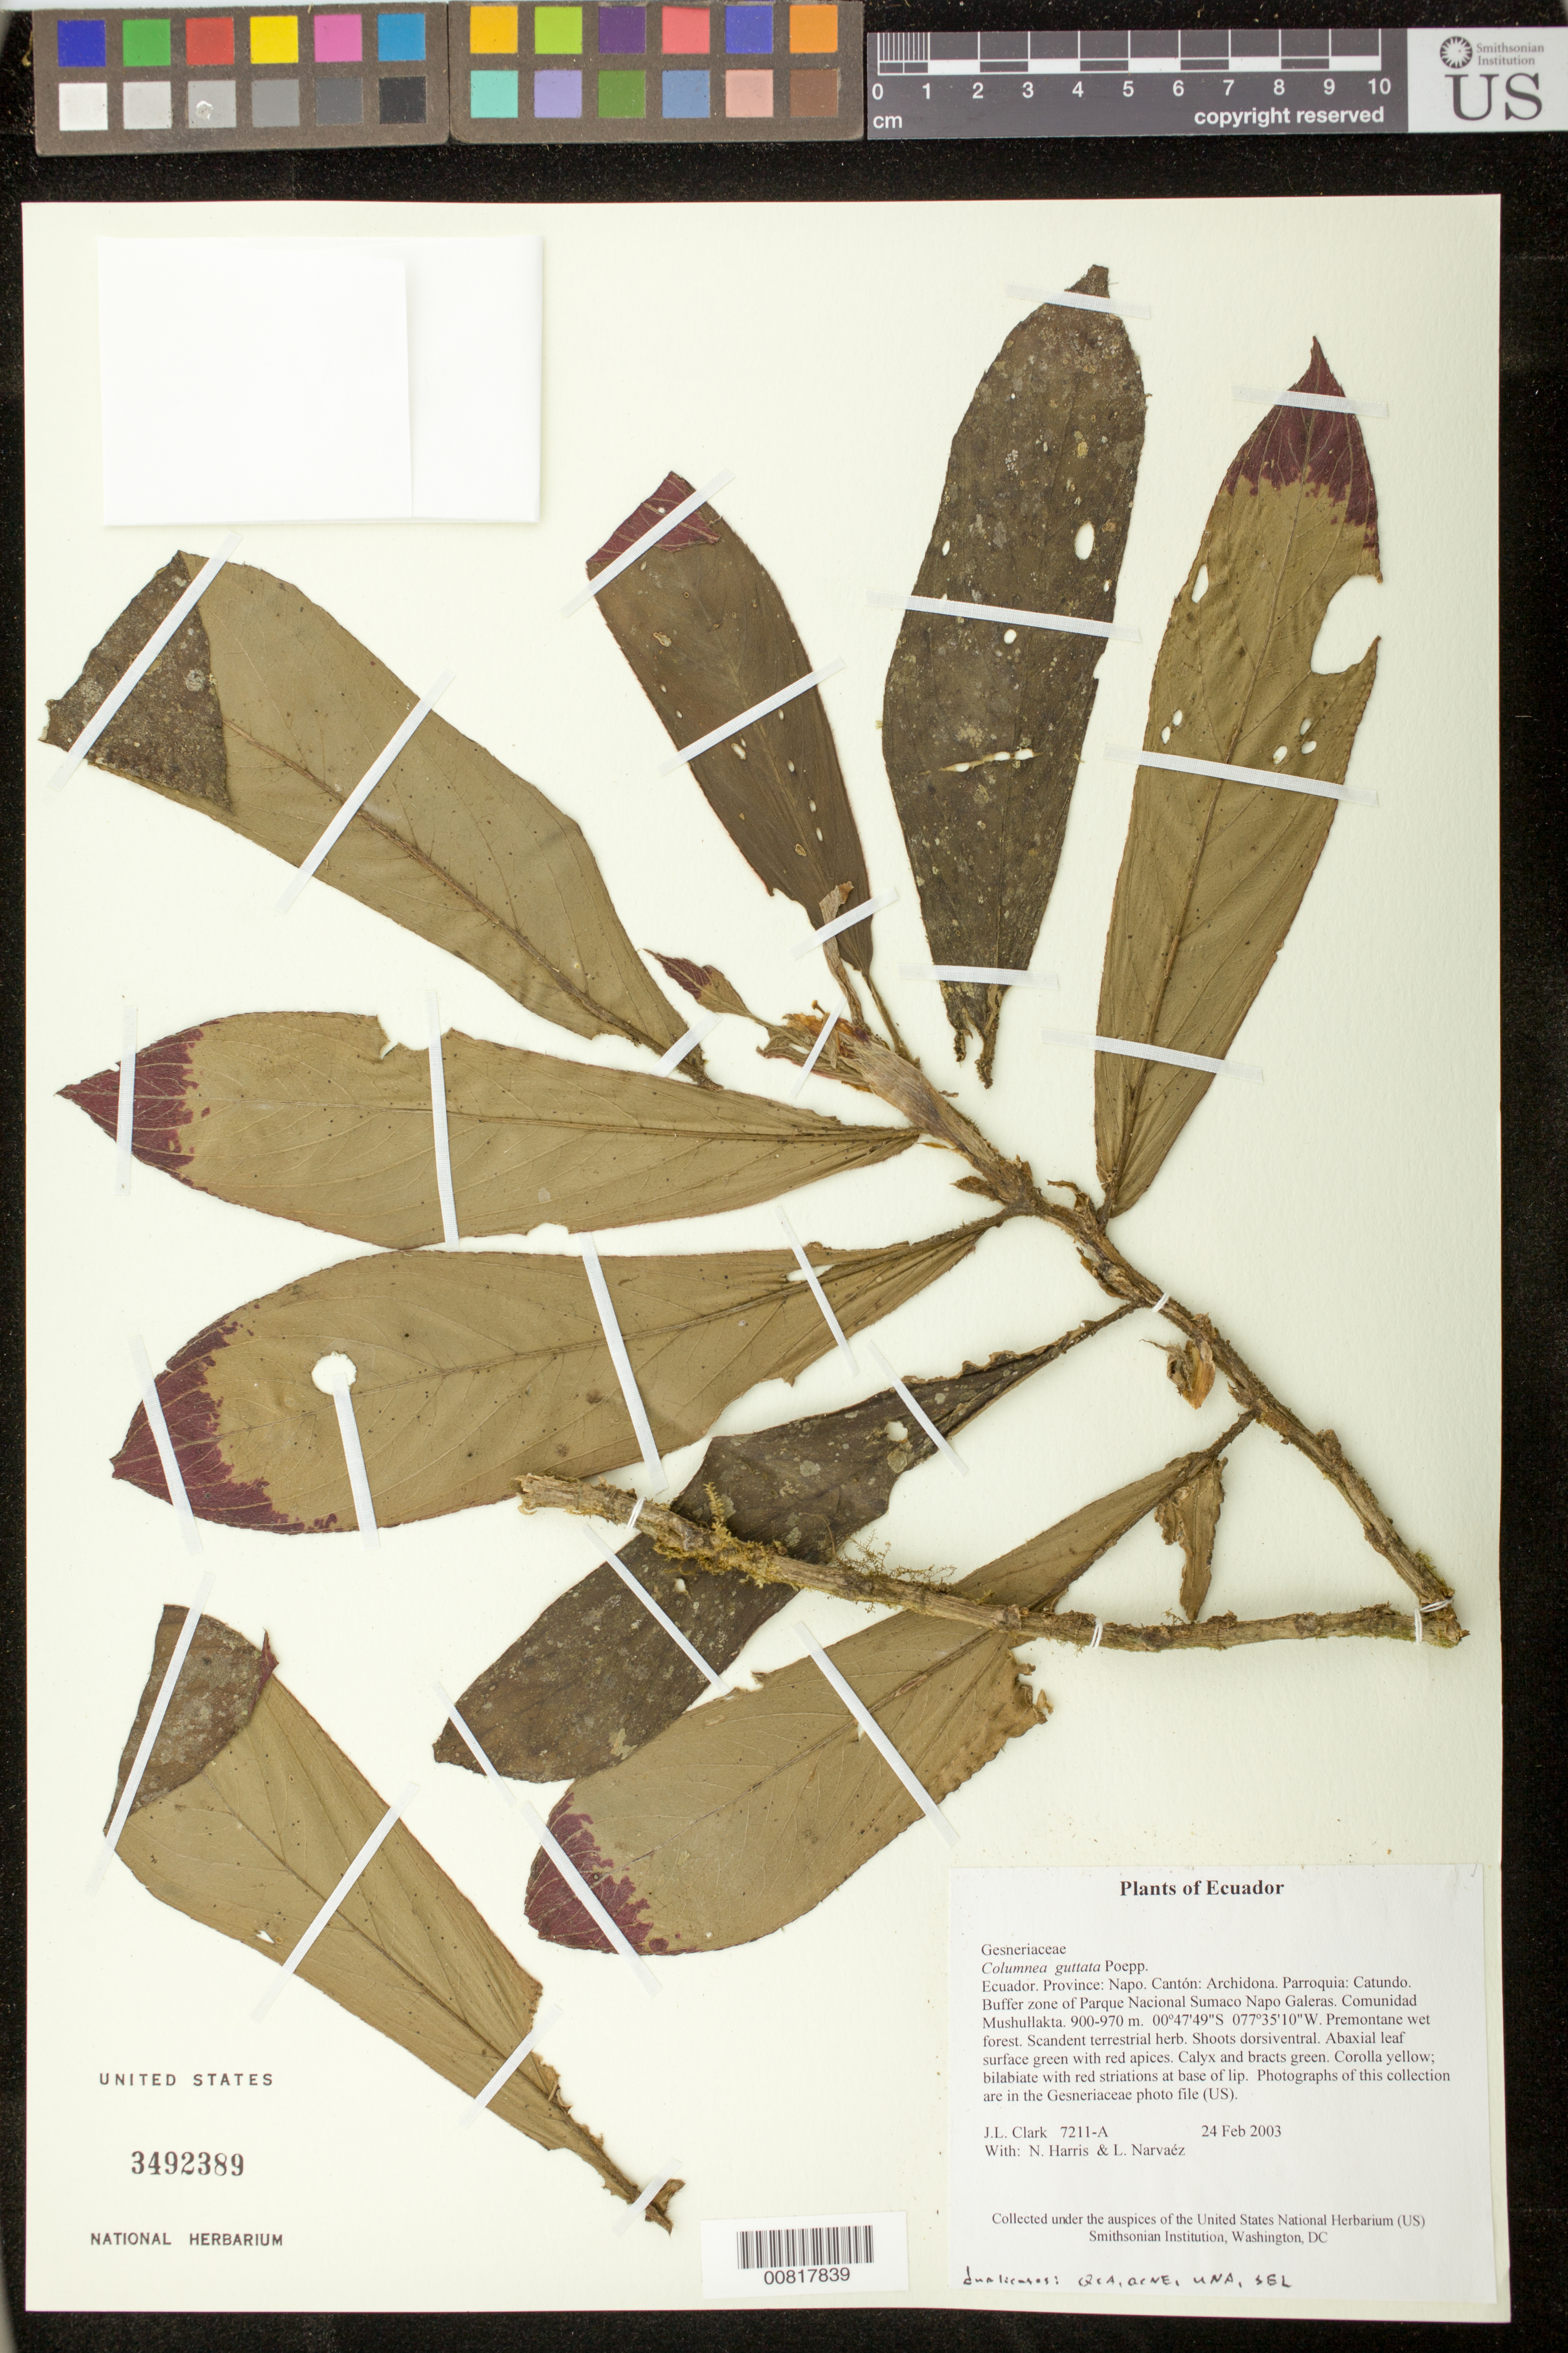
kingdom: Plantae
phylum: Tracheophyta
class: Magnoliopsida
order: Lamiales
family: Gesneriaceae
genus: Columnea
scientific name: Columnea guttata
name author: Poepp.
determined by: Clark, J. L., (SEL), The Marie Selby Botanical Garden (UNITED STATES)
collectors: J. L. Clark, N. Harris & L. Narvaéz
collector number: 7211 -A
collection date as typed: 24 Feb 2003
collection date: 2003-02-24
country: Ecuador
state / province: Napo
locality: Archidona. Parroquia: Catundo. Buffer zone of Parque Nacional Sumaco Napo Galeras. Comunidad Mushullakta.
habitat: Premontane wet forest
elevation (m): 900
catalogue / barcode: US 3492389